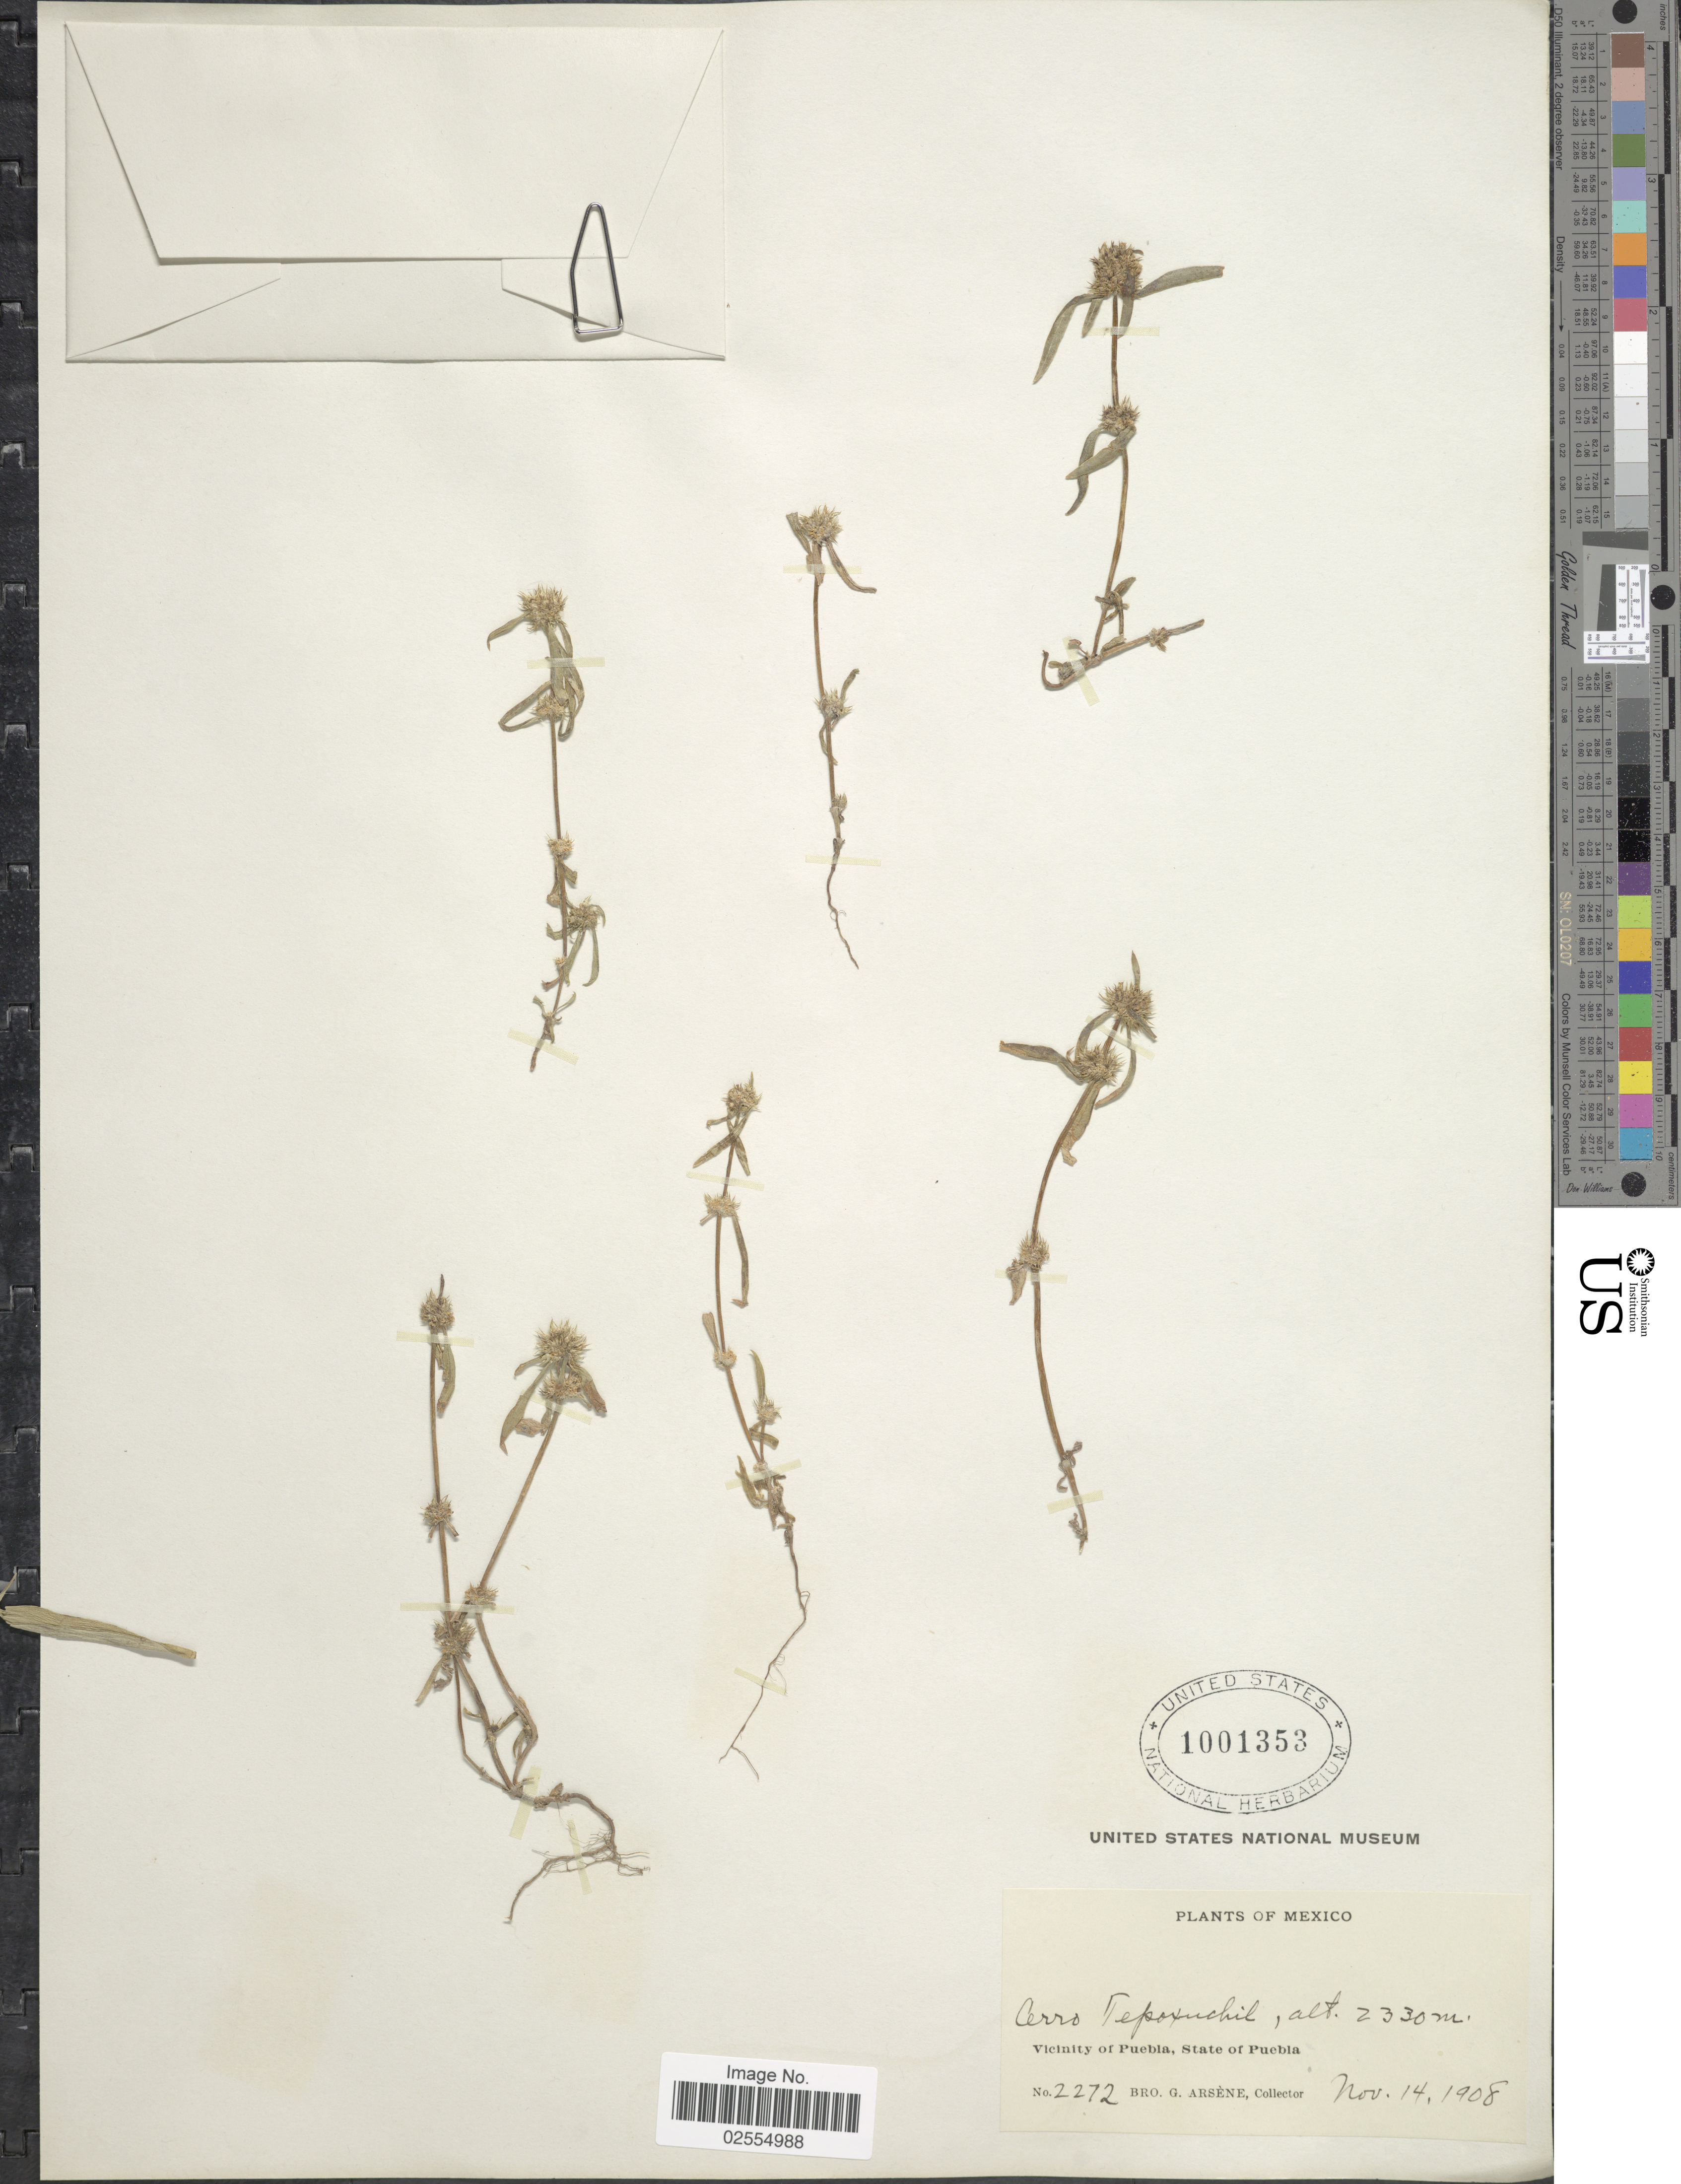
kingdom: Plantae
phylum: Tracheophyta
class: Magnoliopsida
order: Gentianales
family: Rubiaceae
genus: Mitracarpus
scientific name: Mitracarpus sp.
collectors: Bro. G. Arsène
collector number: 2272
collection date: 1908-11-14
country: Mexico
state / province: Puebla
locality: Vicinity of Puebla. Cerro Tepoxuchil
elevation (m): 2330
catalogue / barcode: US 1001353